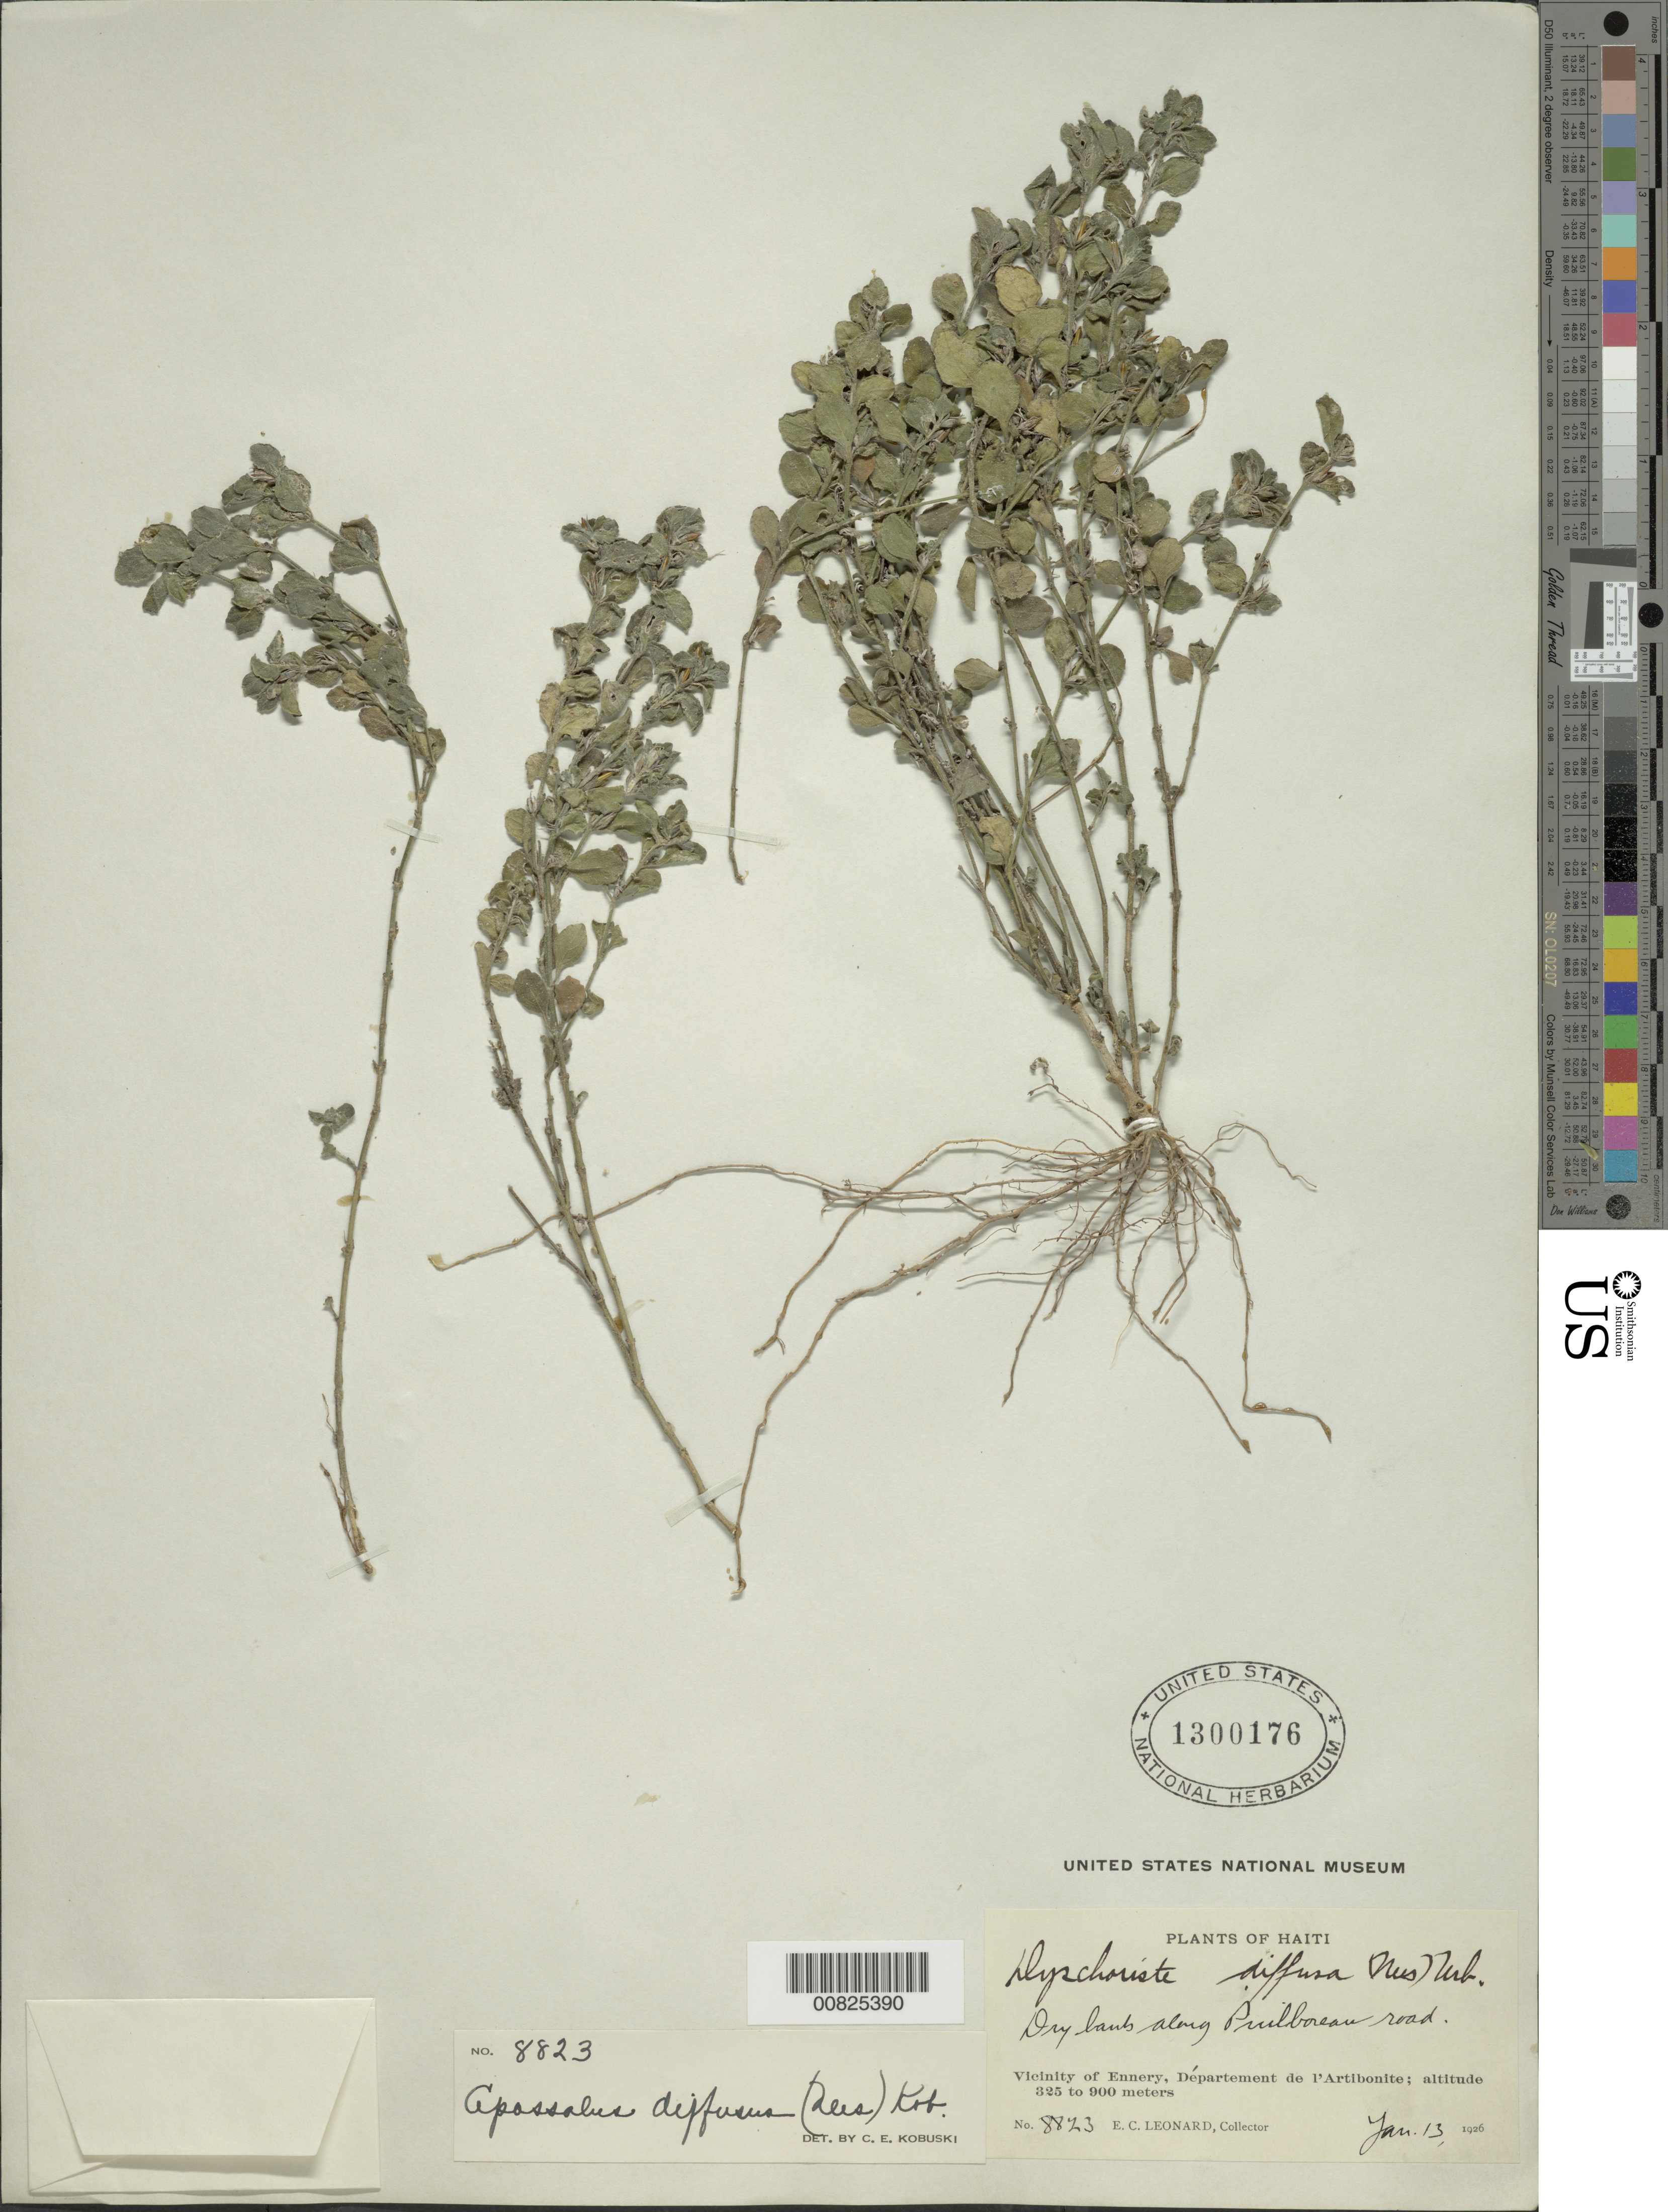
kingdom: Plantae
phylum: Tracheophyta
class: Magnoliopsida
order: Lamiales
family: Acanthaceae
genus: Apassalus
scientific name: Apassalus diffusus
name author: (Nees) Kobuski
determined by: Kobuski, C. E.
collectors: E. C. Leonard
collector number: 8823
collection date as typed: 13 Jan 1926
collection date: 1926-01-13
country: Haiti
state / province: Artibonite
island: Hispaniola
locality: Vicinity of Ennery, Prulboreau Road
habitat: Dry banks along road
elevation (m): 325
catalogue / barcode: US 1300176